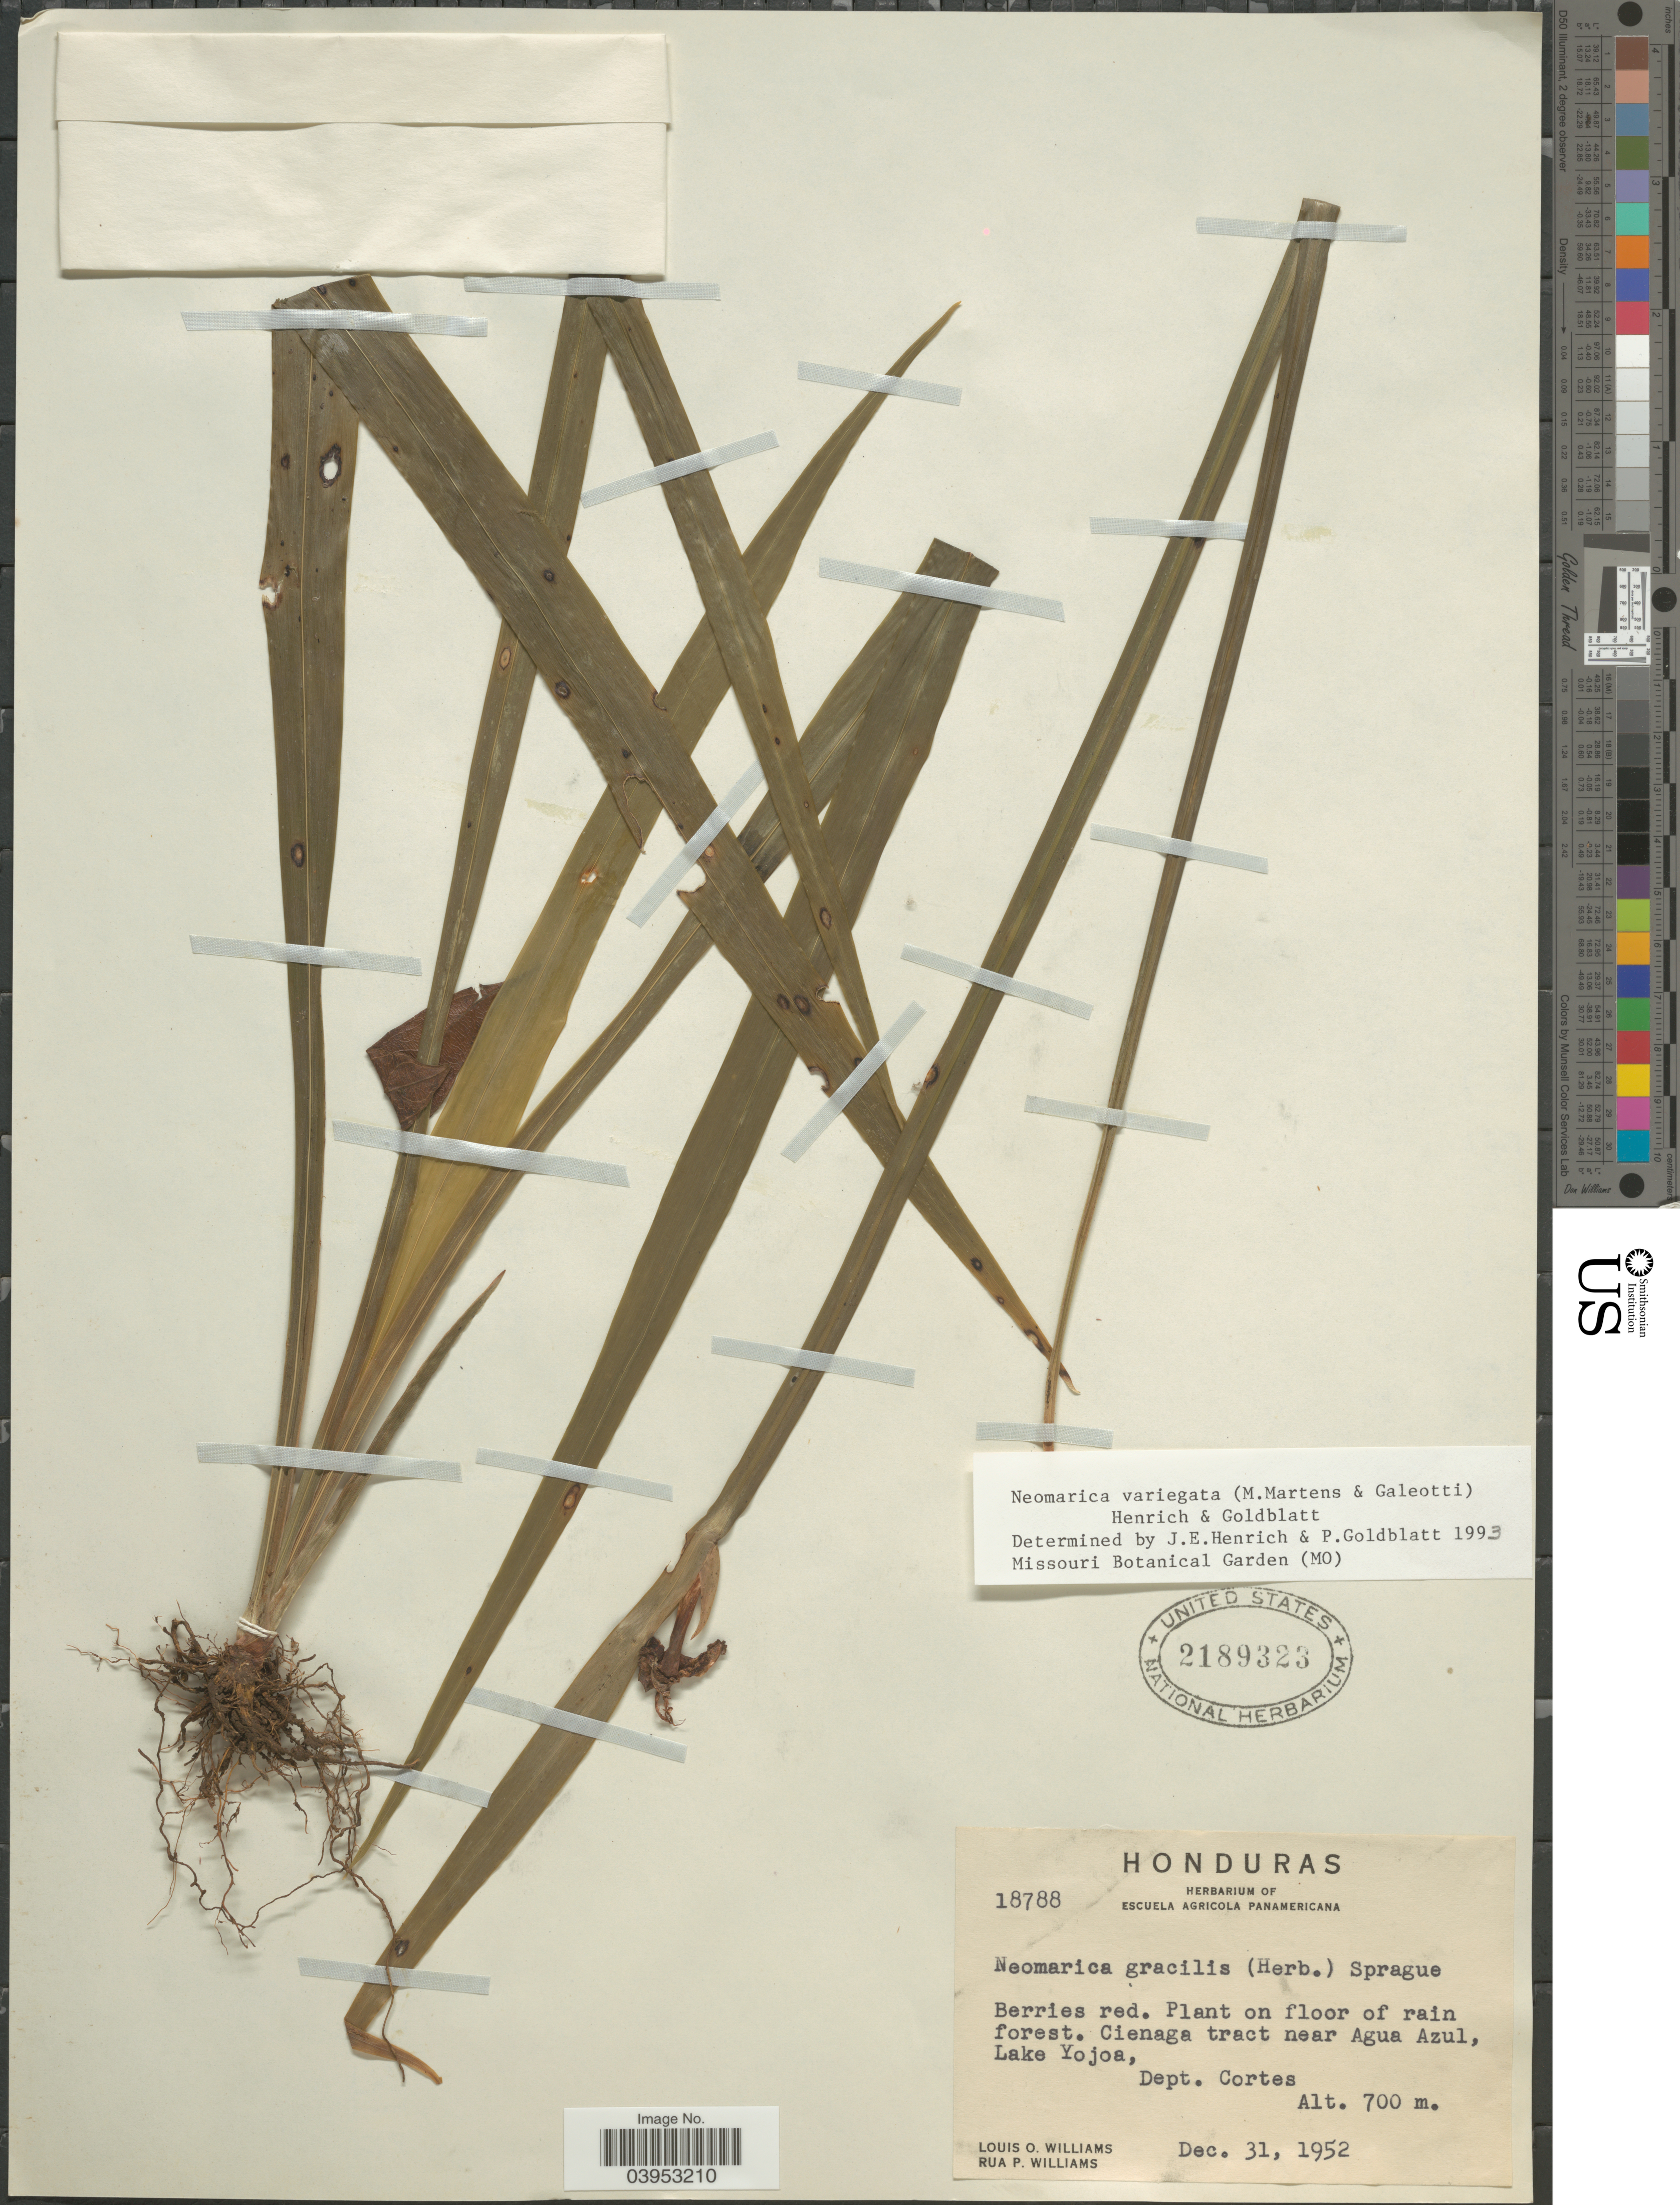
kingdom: Plantae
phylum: Tracheophyta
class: Liliopsida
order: Asparagales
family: Iridaceae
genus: Neomarica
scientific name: Neomarica variegata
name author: (M. Martens & Galeotti) Henrich & Goldblatt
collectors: L. O. Williams & R. P. Williams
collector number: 18788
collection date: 1952-12-31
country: Honduras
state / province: Cortes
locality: Cienaga tract near Agua Azul, Lake Yojoa, Dept. Cortes.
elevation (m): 700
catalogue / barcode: US 2189323